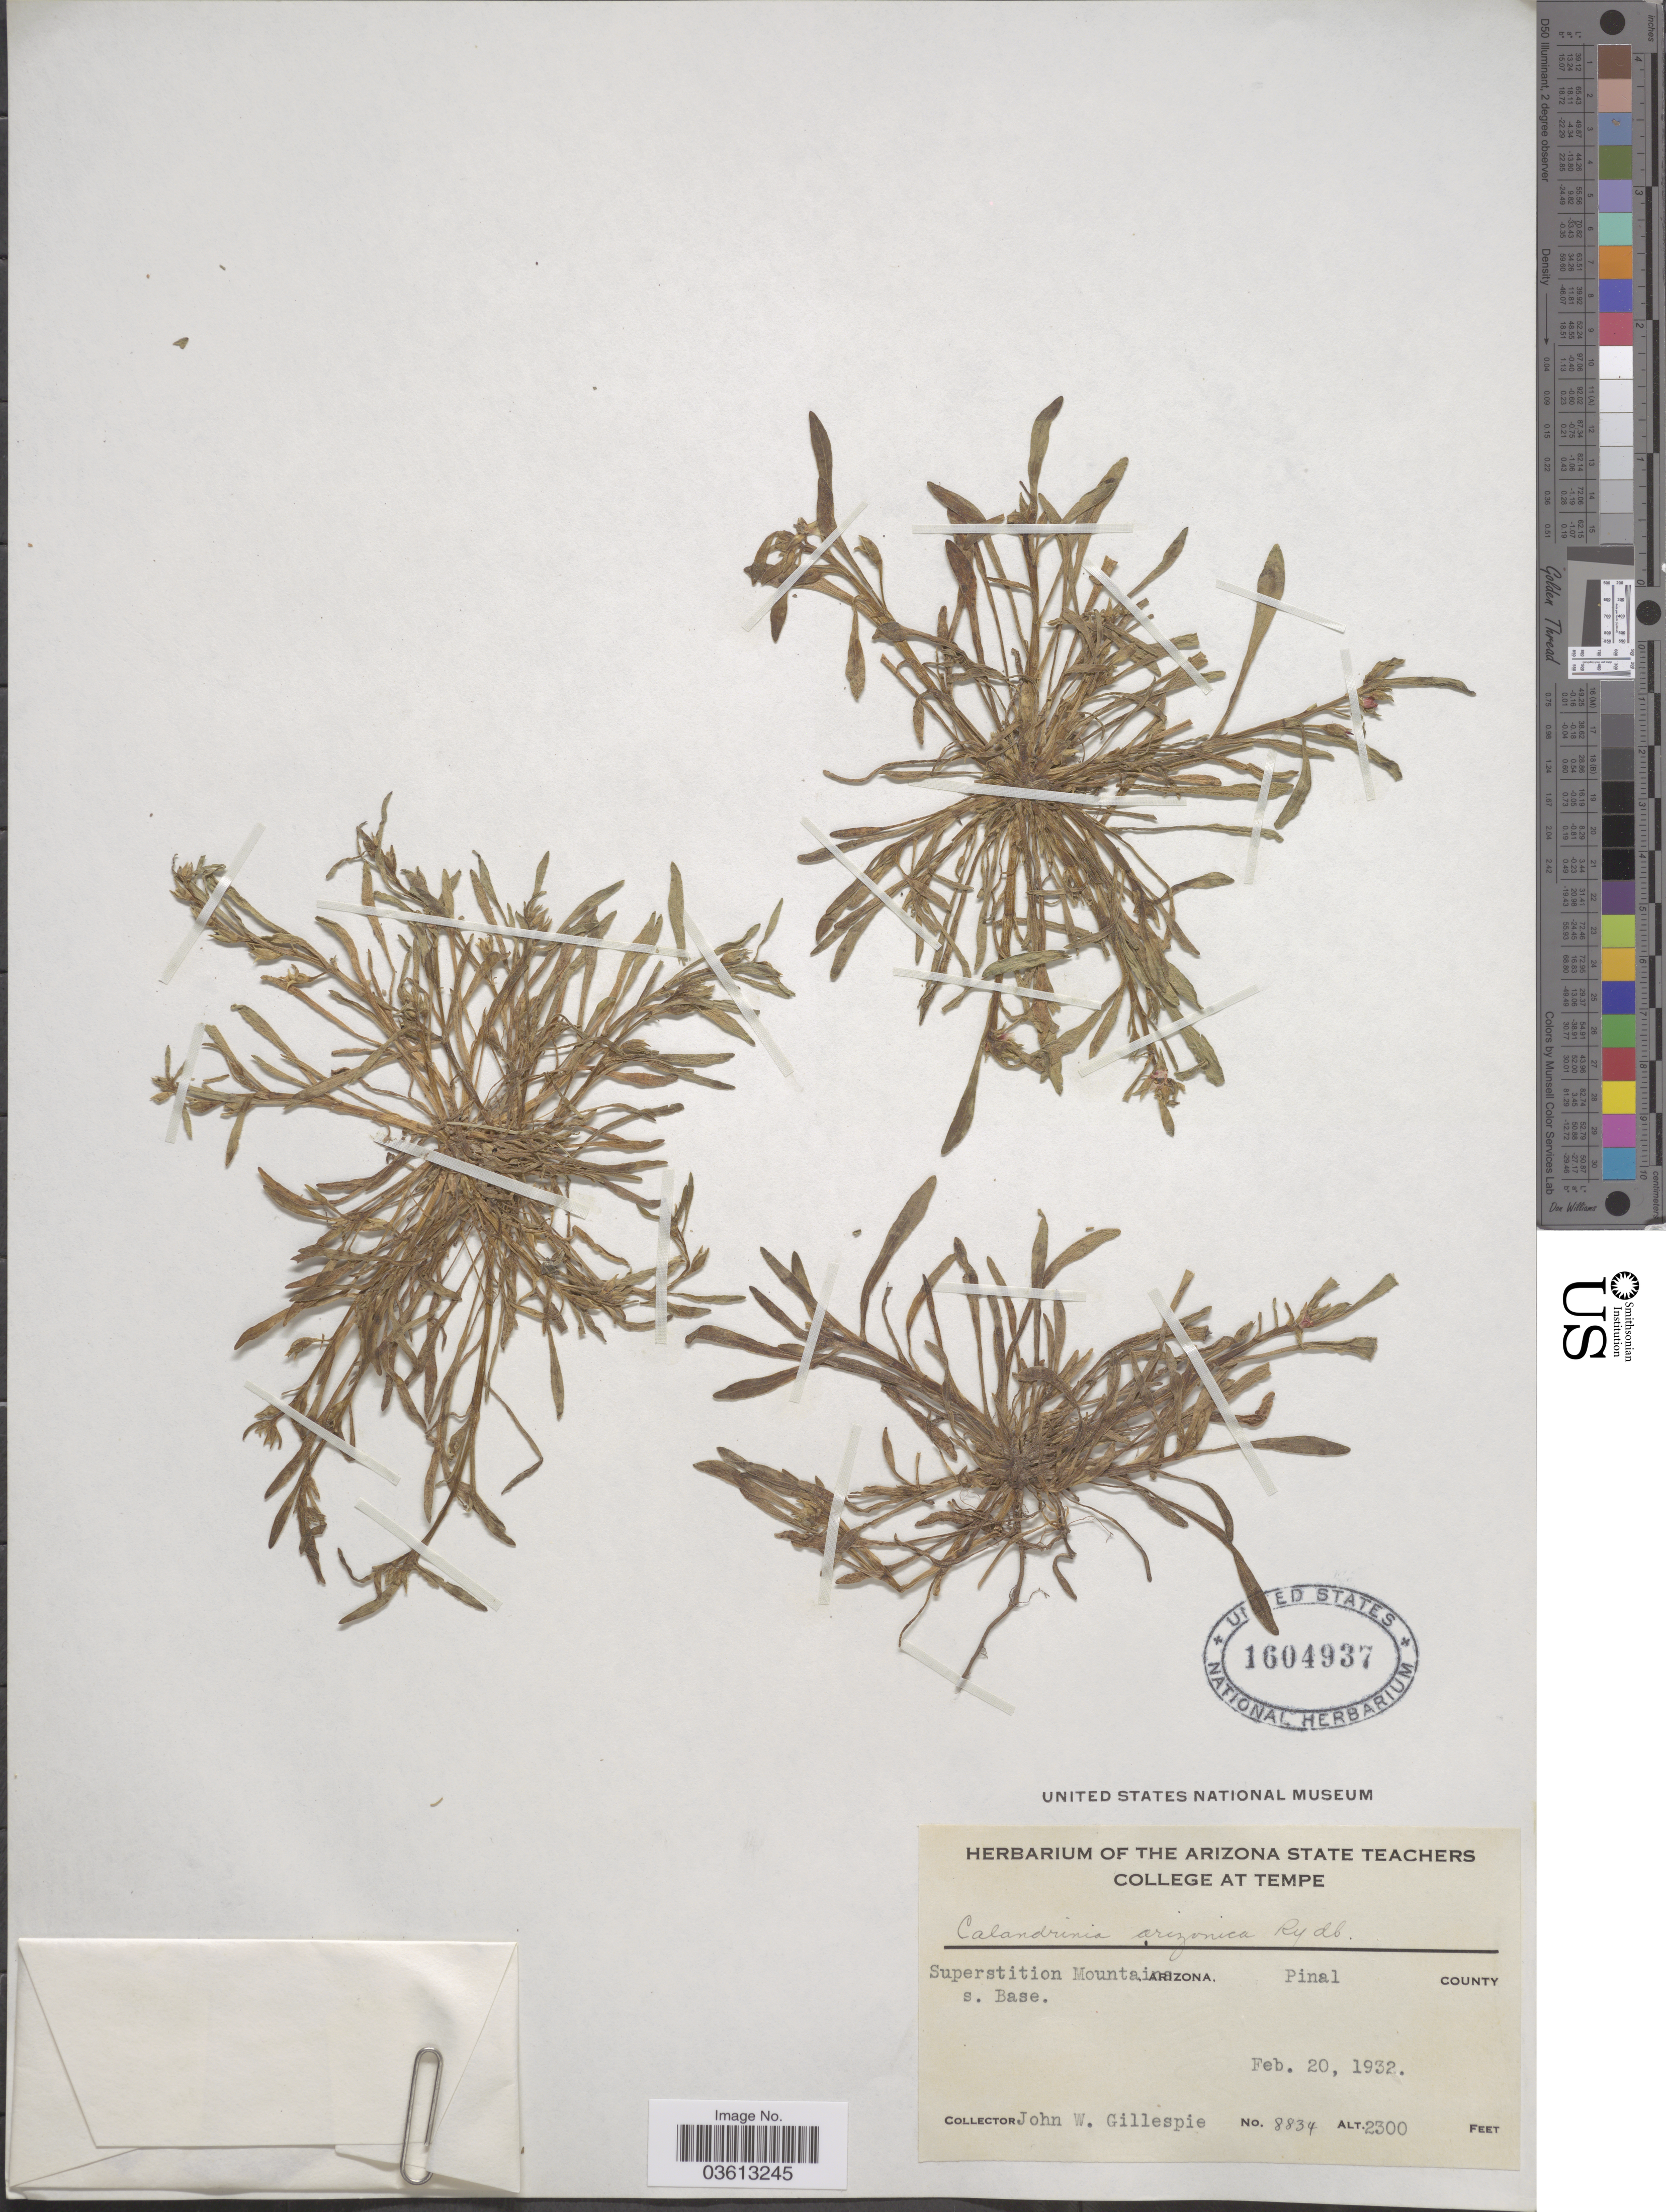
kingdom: Plantae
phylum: Tracheophyta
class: Magnoliopsida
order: Caryophyllales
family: Montiaceae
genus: Calandrinia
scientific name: Calandrinia ciliata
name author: (Ruiz & Pav.) DC.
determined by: Strong, Mark T., (BOT), Smithsonian Institution - National Museum of Natural History (UNITED STATES)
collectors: J. W. Gillespie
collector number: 8834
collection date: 1932-02-20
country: United States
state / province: Arizona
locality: Superstition Mountains, Pinal County, s. Base.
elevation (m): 701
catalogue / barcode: US 1604937